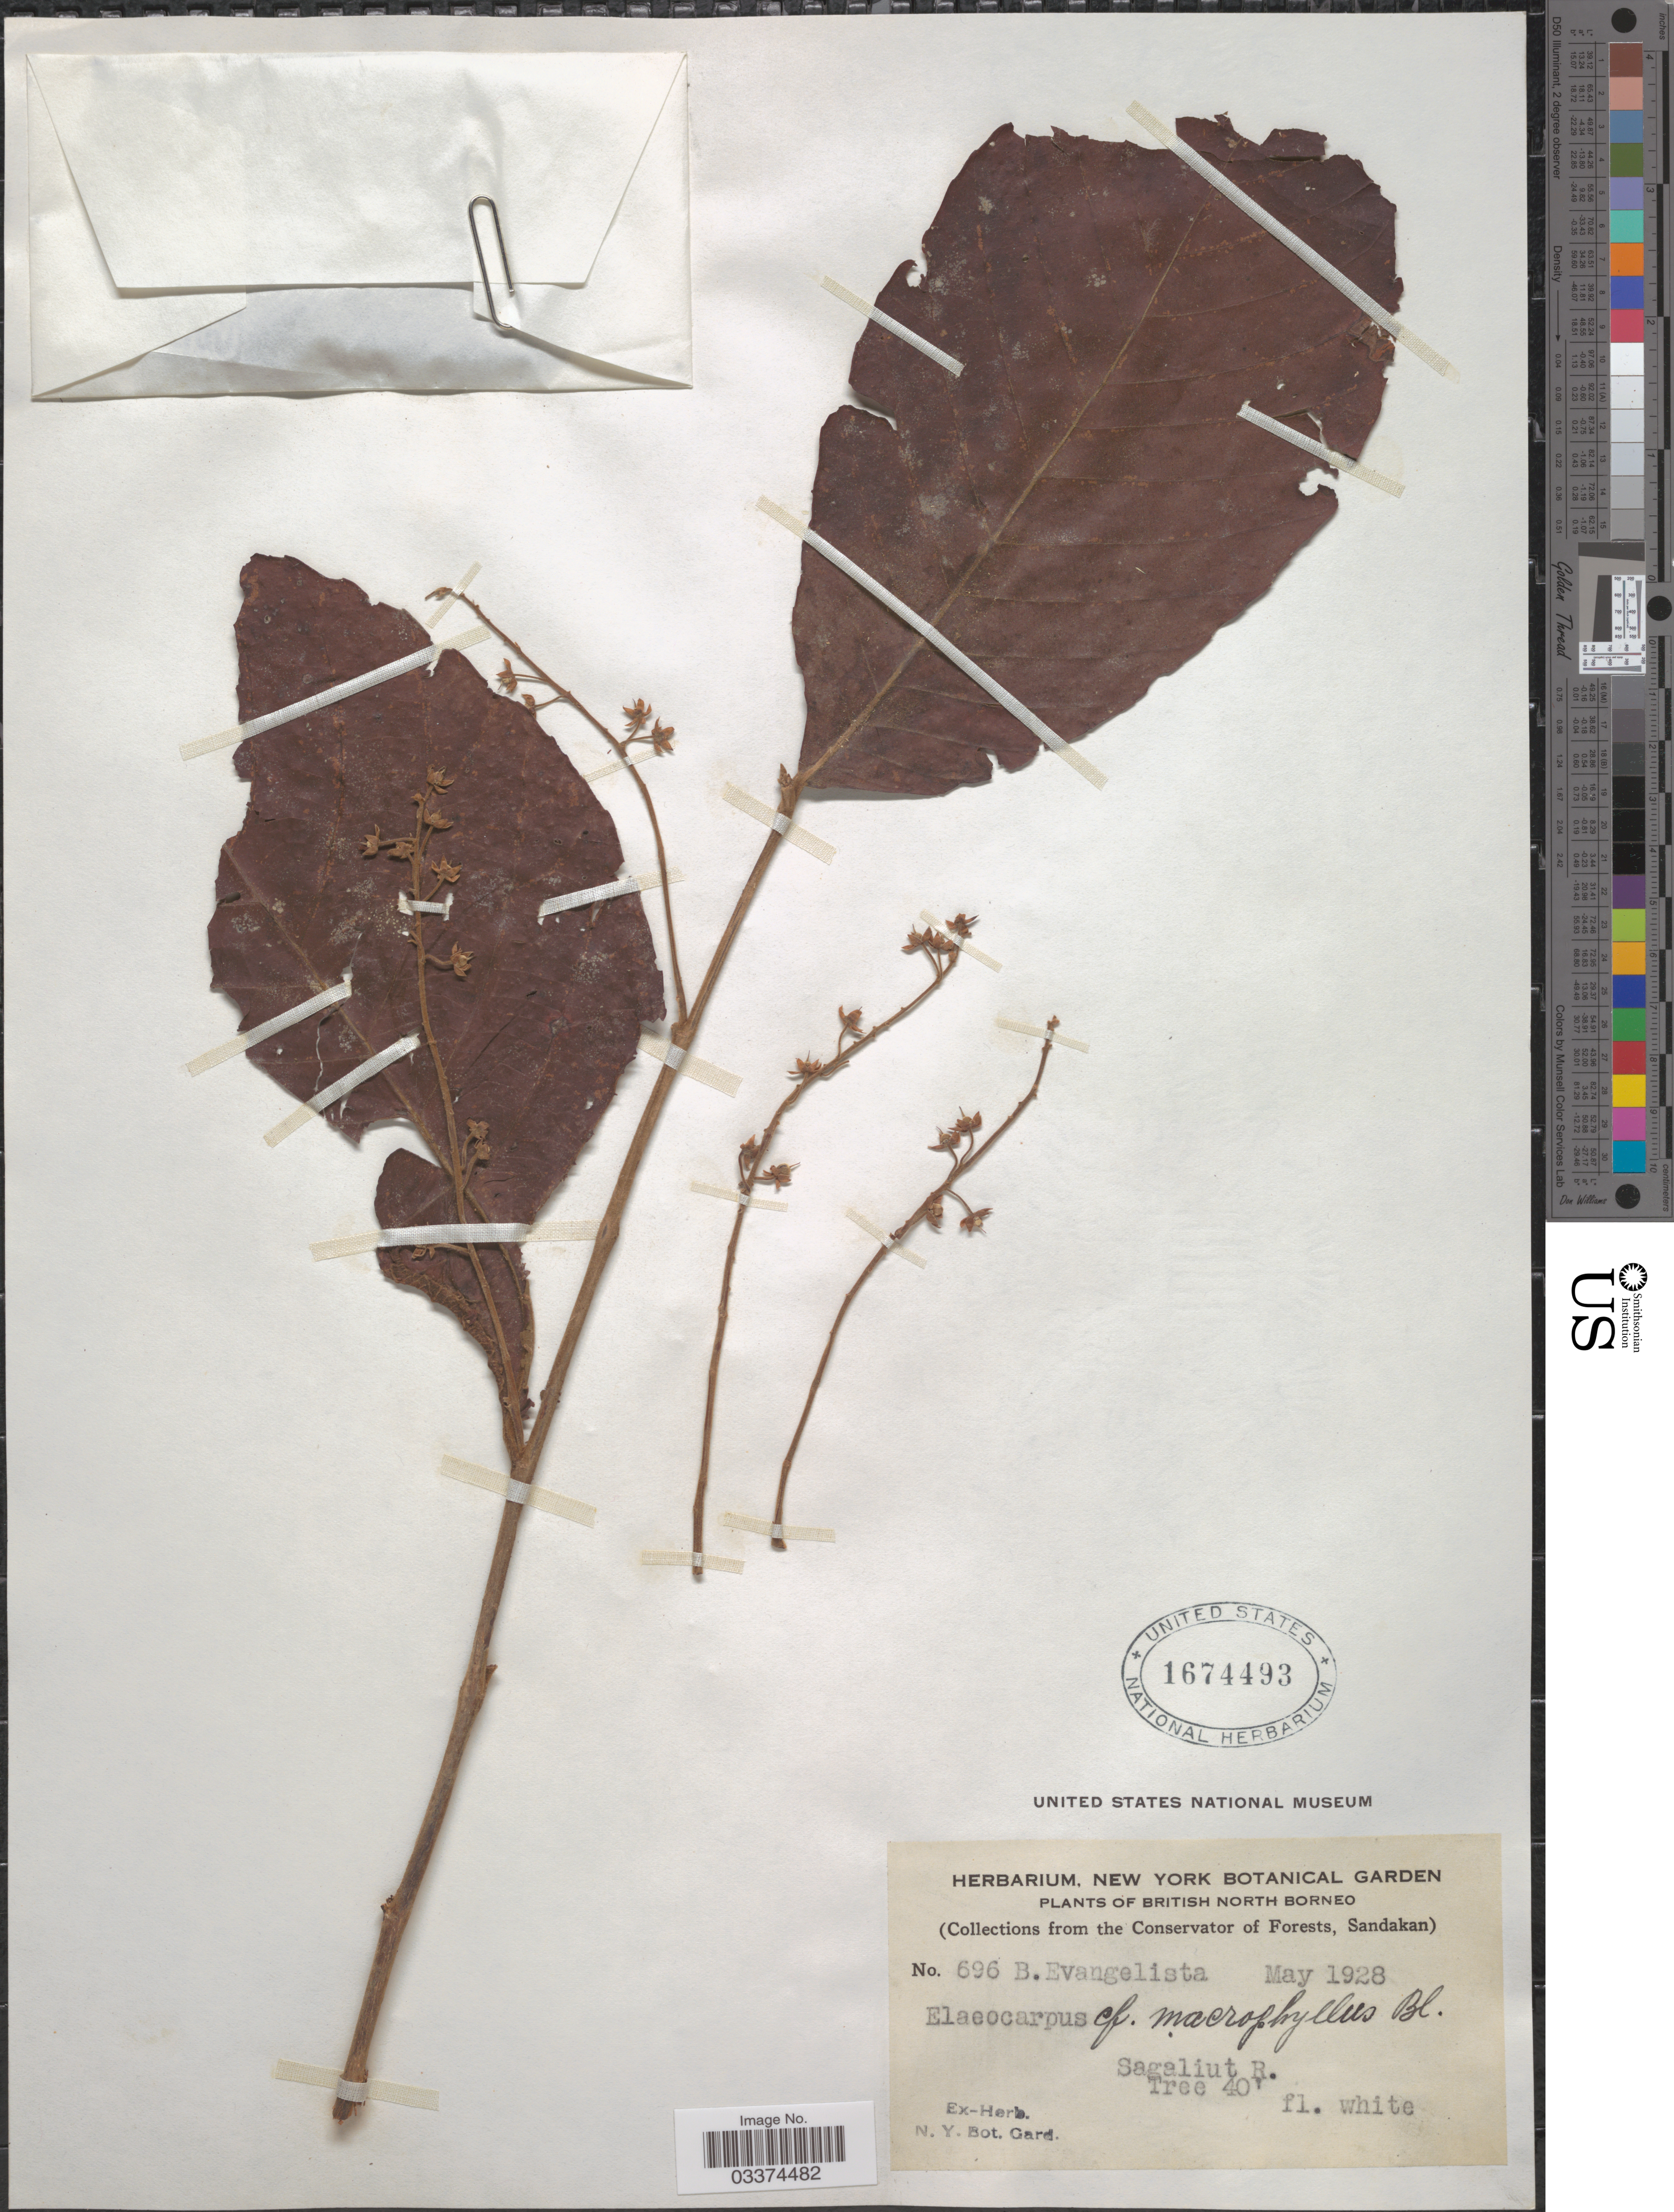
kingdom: Plantae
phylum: Tracheophyta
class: Magnoliopsida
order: Oxalidales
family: Elaeocarpaceae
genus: Elaeocarpus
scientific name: Elaeocarpus macrophyllus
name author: Blume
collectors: B. Evangelista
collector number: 696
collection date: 1928-05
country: Malaysia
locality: British North Borneo, Sagaliut R.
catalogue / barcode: US 1674493